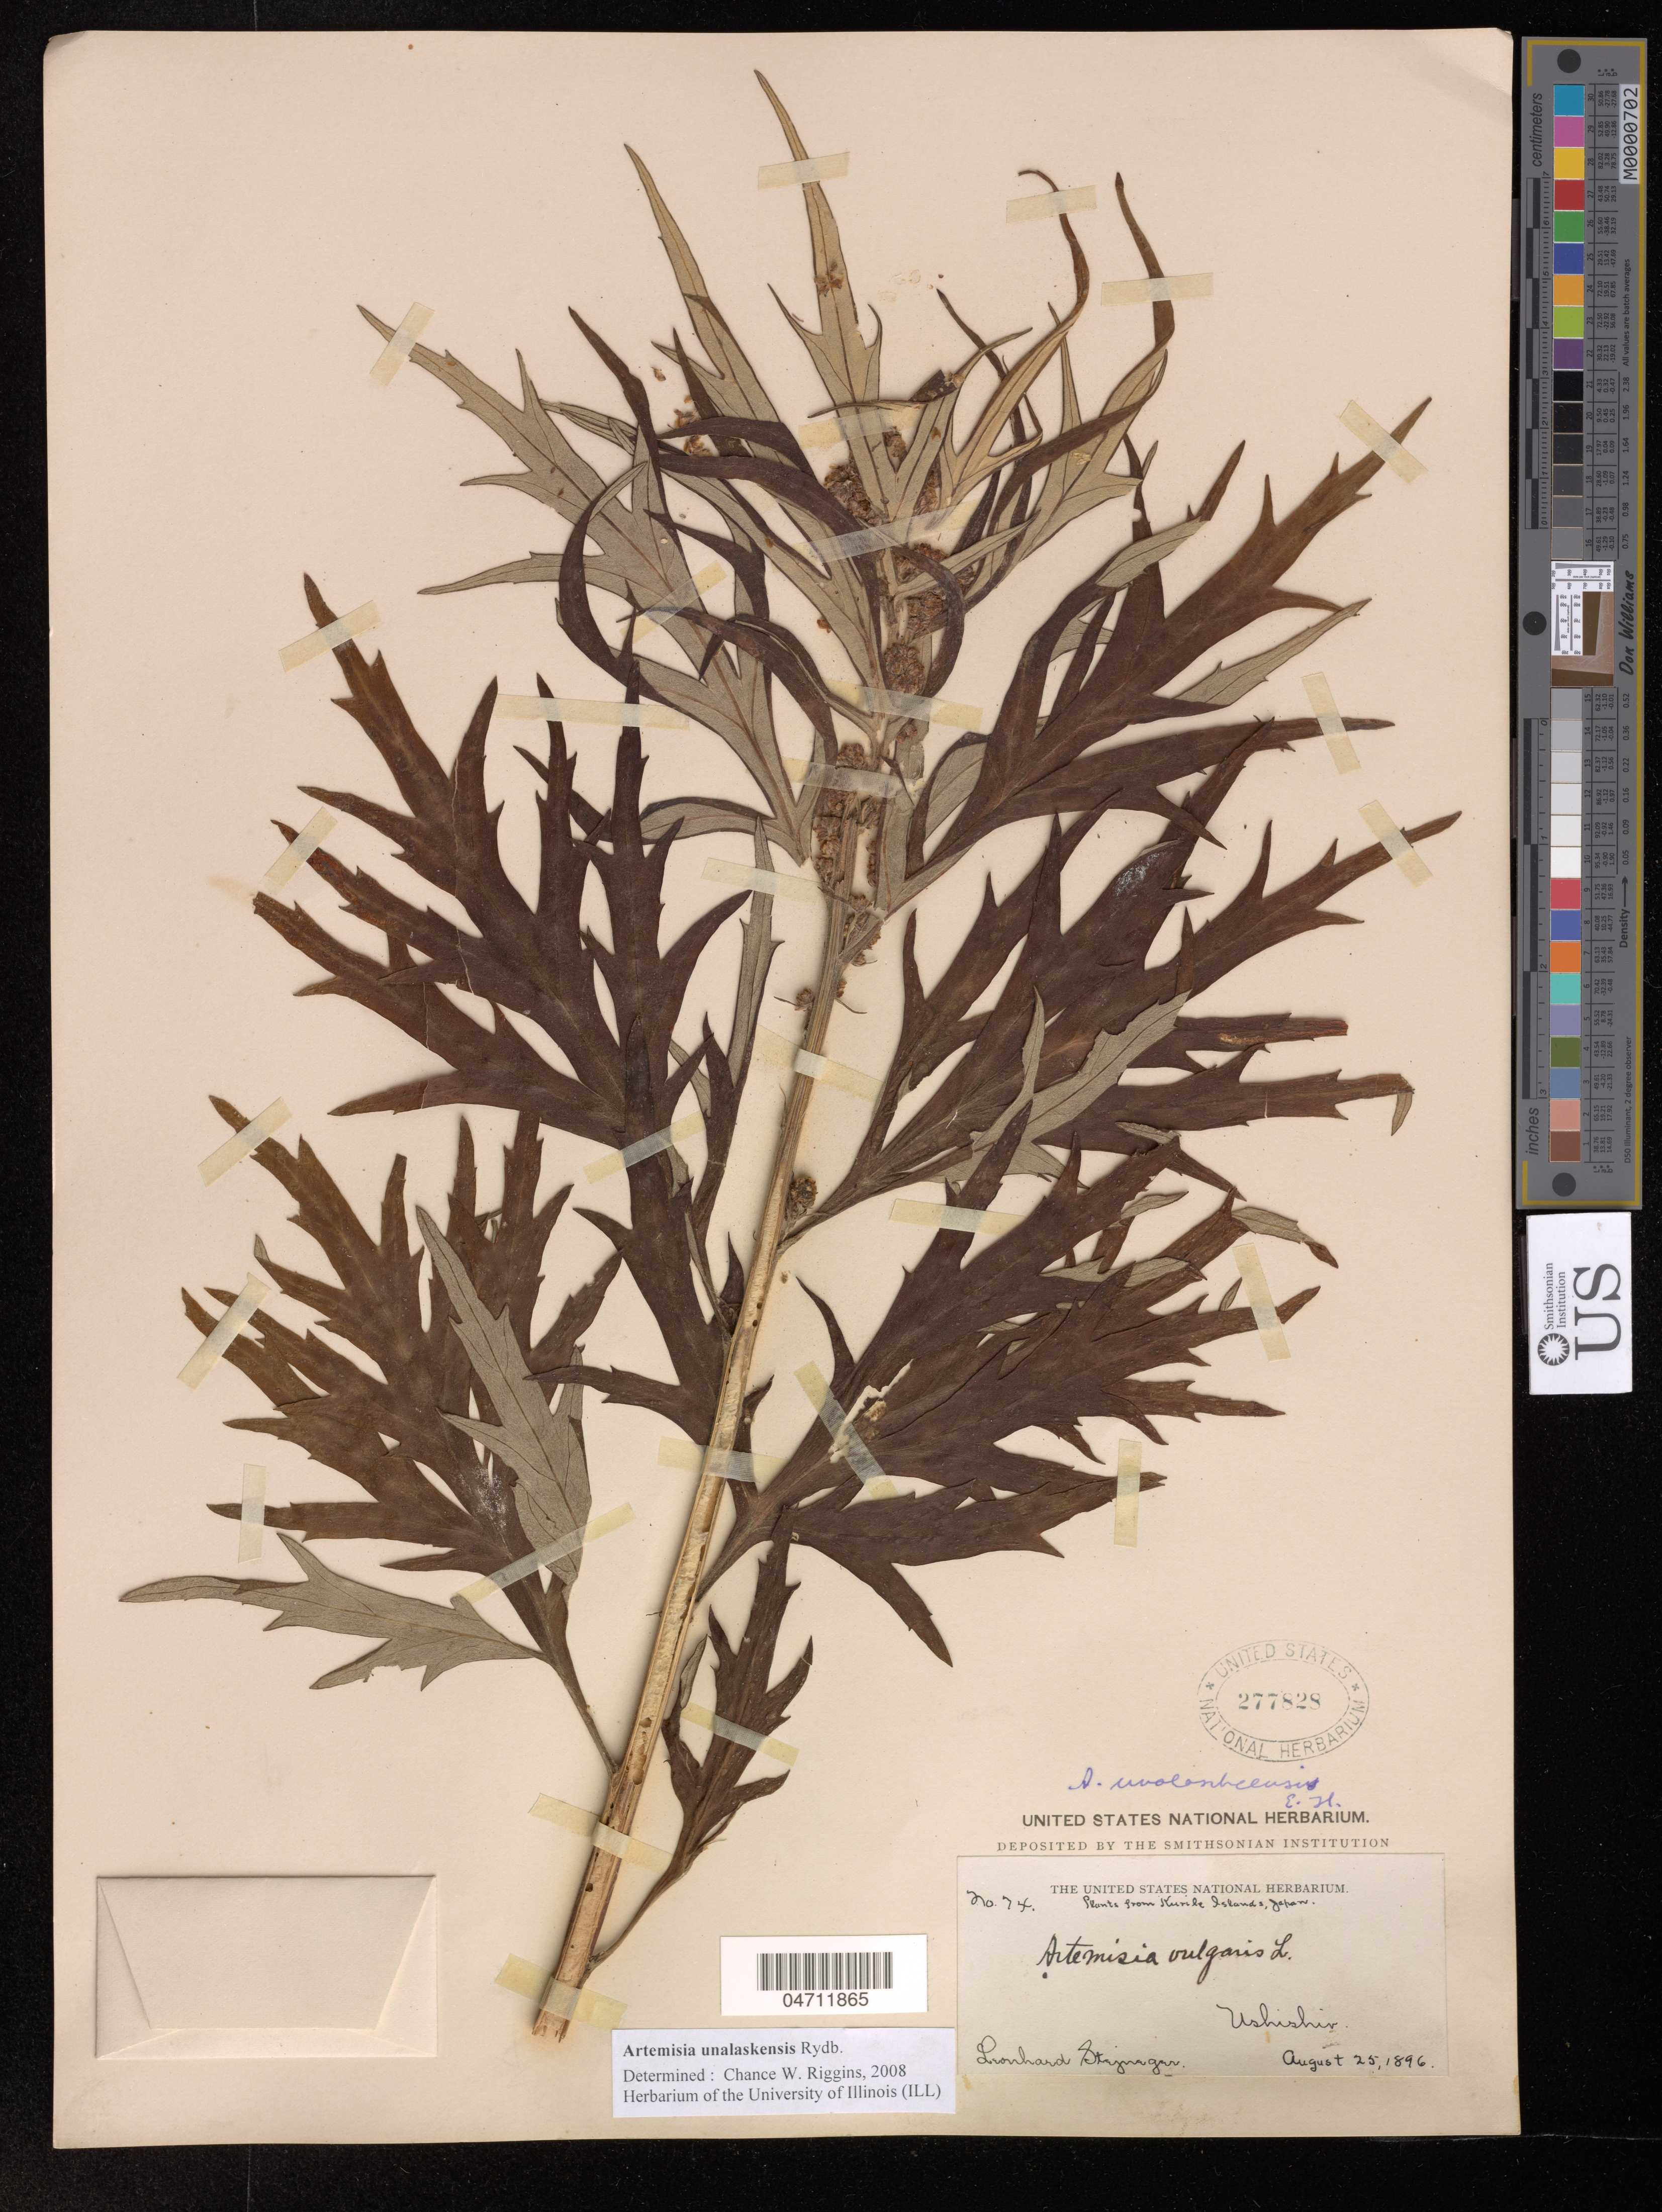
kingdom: Plantae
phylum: Tracheophyta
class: Magnoliopsida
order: Asterales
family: Asteraceae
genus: Artemisia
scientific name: Artemisia unalaskensis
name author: Rydb.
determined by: Riggins, Chance W.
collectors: L. Stejneger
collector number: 74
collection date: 1896-08-25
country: Japan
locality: Kurile Islands, Ushishir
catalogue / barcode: US 277828